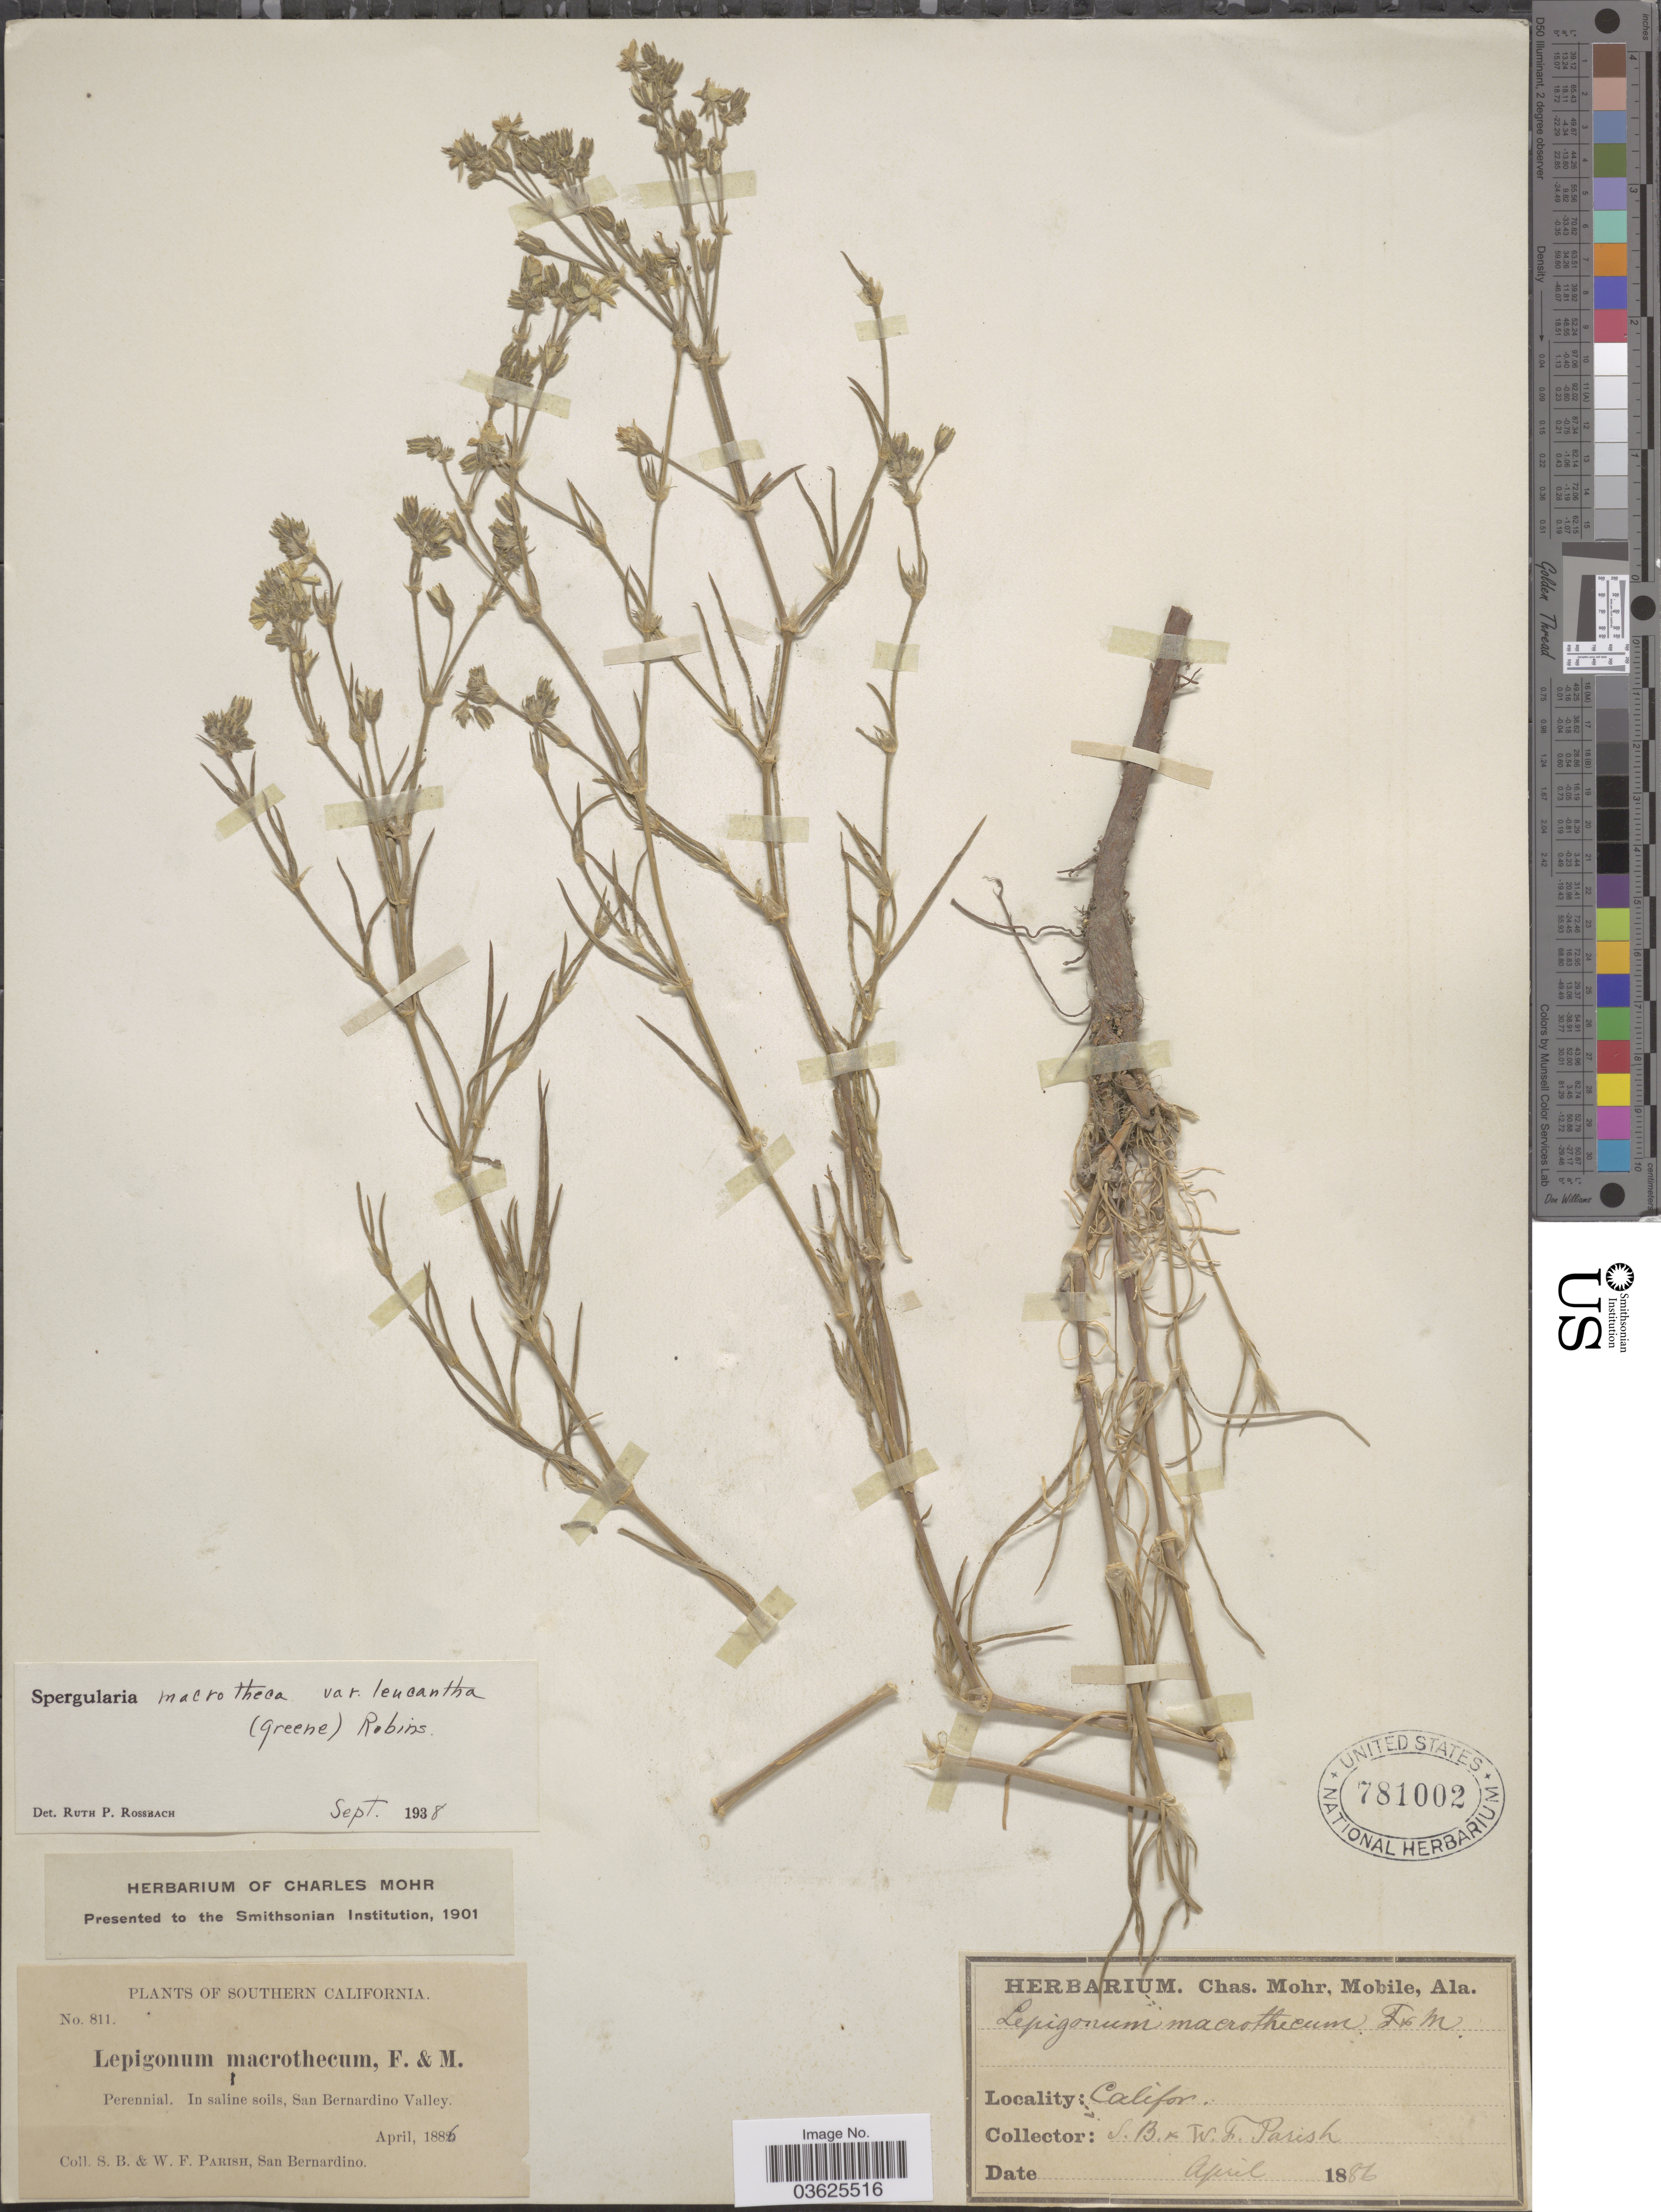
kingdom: Plantae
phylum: Tracheophyta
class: Magnoliopsida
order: Caryophyllales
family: Caryophyllaceae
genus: Spergularia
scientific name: Spergularia macrotheca var. leucantha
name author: (Greene) B.L. Rob.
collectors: S. B. Parish & W. F. Parish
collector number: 811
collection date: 1886-04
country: United States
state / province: California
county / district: San Bernardino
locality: Southern California. San Bernardino Valley.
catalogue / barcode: US 781002